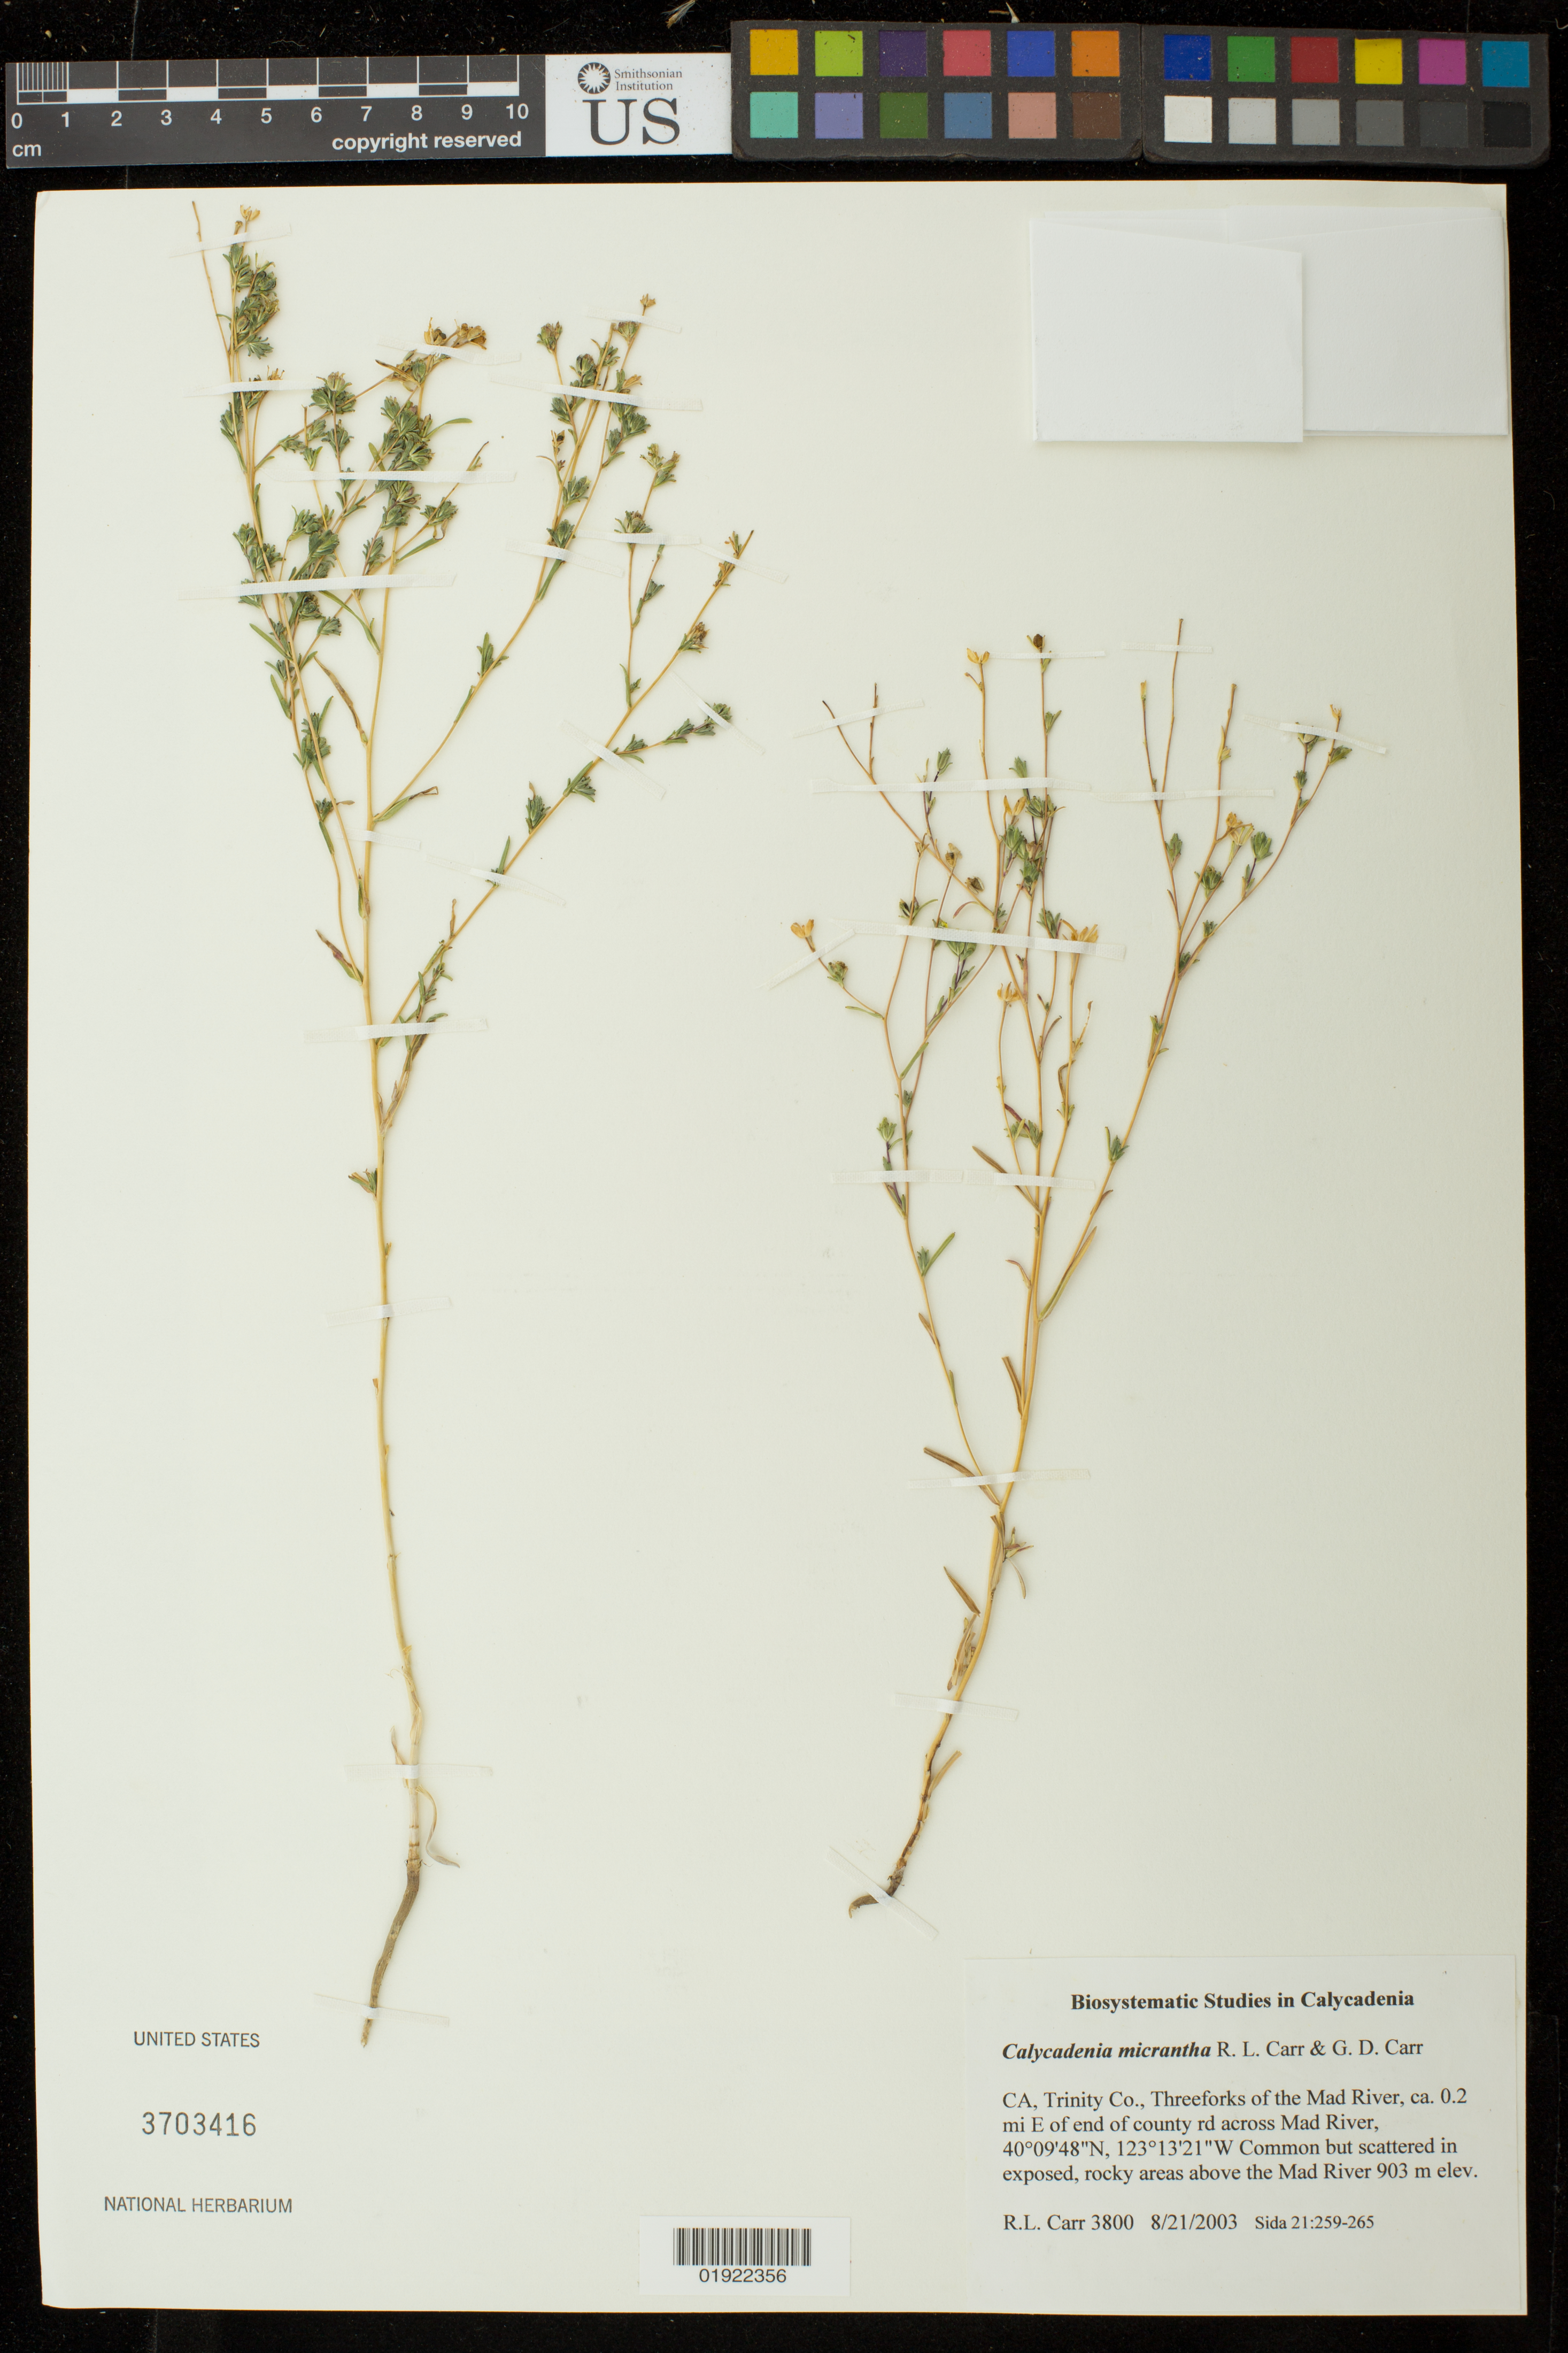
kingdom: Plantae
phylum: Tracheophyta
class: Magnoliopsida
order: Asterales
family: Asteraceae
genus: Calycadenia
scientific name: Calycadenia micrantha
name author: Carr & G.D. Carr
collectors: R. Carr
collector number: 3800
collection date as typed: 8/21/2003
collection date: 2003-08-21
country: United States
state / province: California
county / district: Trinity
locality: Threeforks of the Mad River, ca. 0.2 mi E of end of county rd across Mad River, scatterd in exposed rocky areas above the Mad River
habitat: scattered in exposed, rocky areas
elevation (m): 903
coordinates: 40 09 48 N, 123 13 21 W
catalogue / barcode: US 3703416